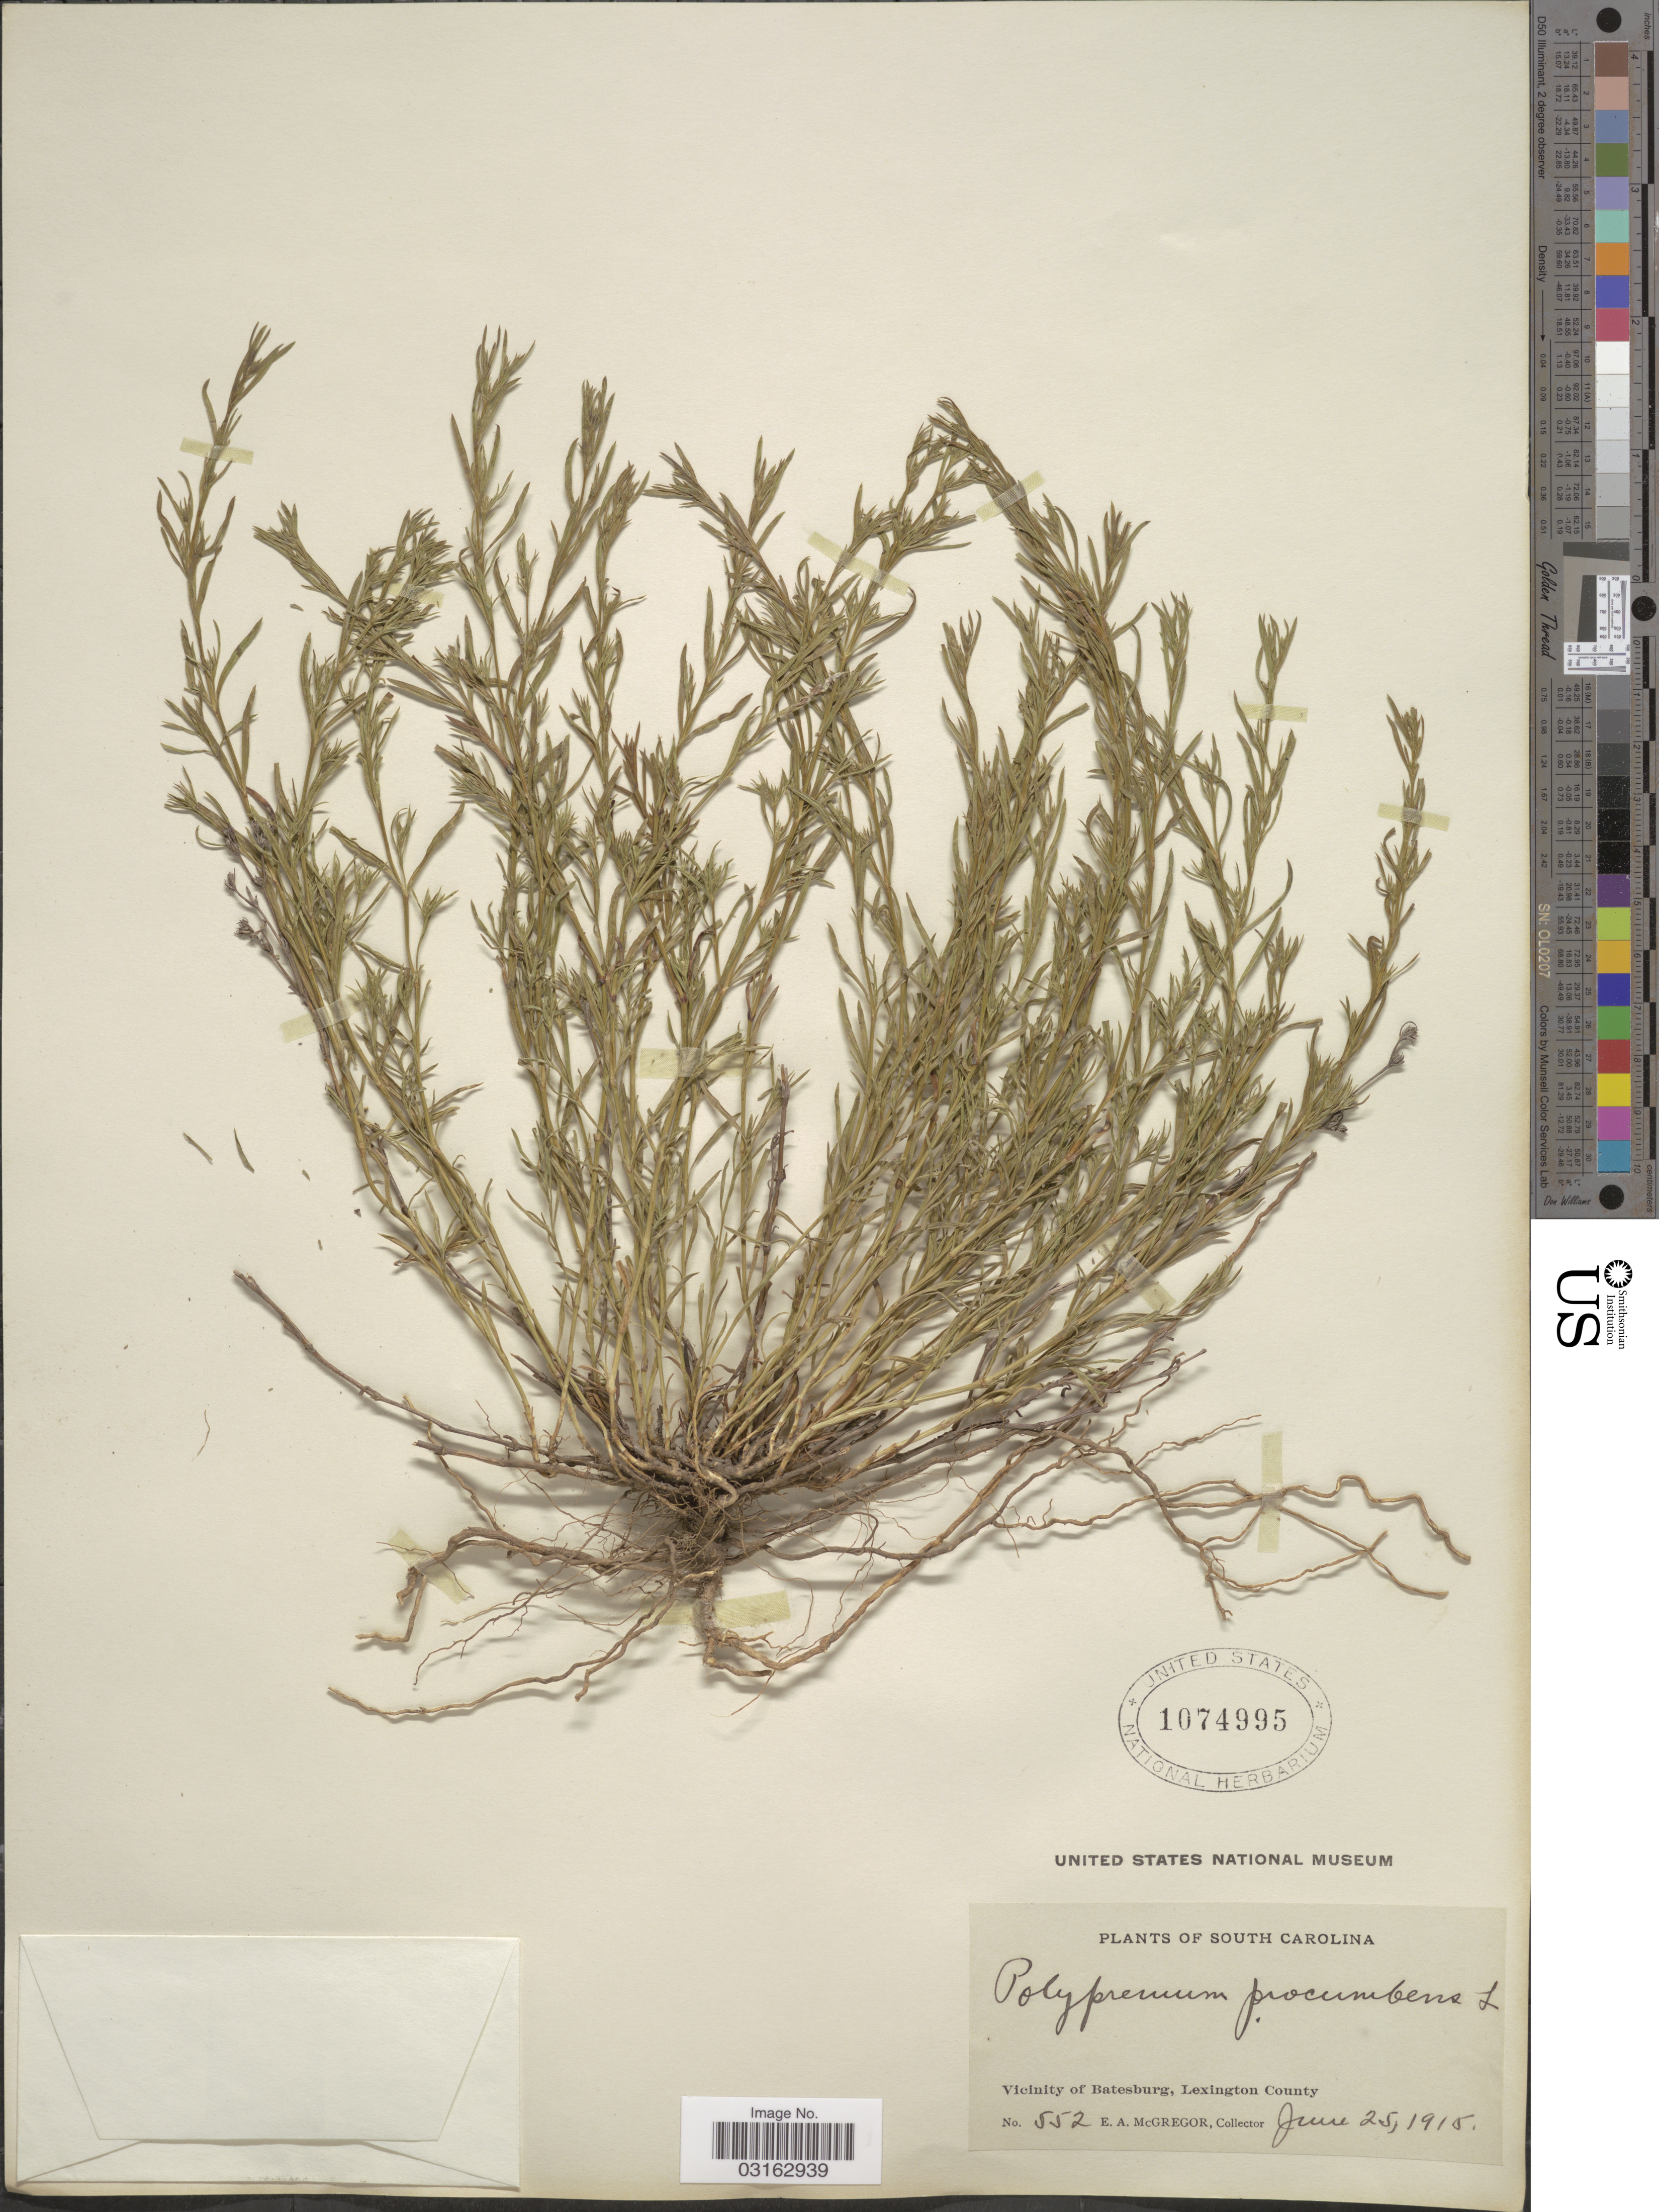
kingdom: Plantae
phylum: Tracheophyta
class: Magnoliopsida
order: Lamiales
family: Tetrachondraceae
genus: Polypremum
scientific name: Polypremum procumbens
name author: L.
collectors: E. A. McGregor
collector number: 552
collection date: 1915-06-25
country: United States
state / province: South Carolina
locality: Vicinity of Batesburg, Lexington County.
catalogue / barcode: US 1074995